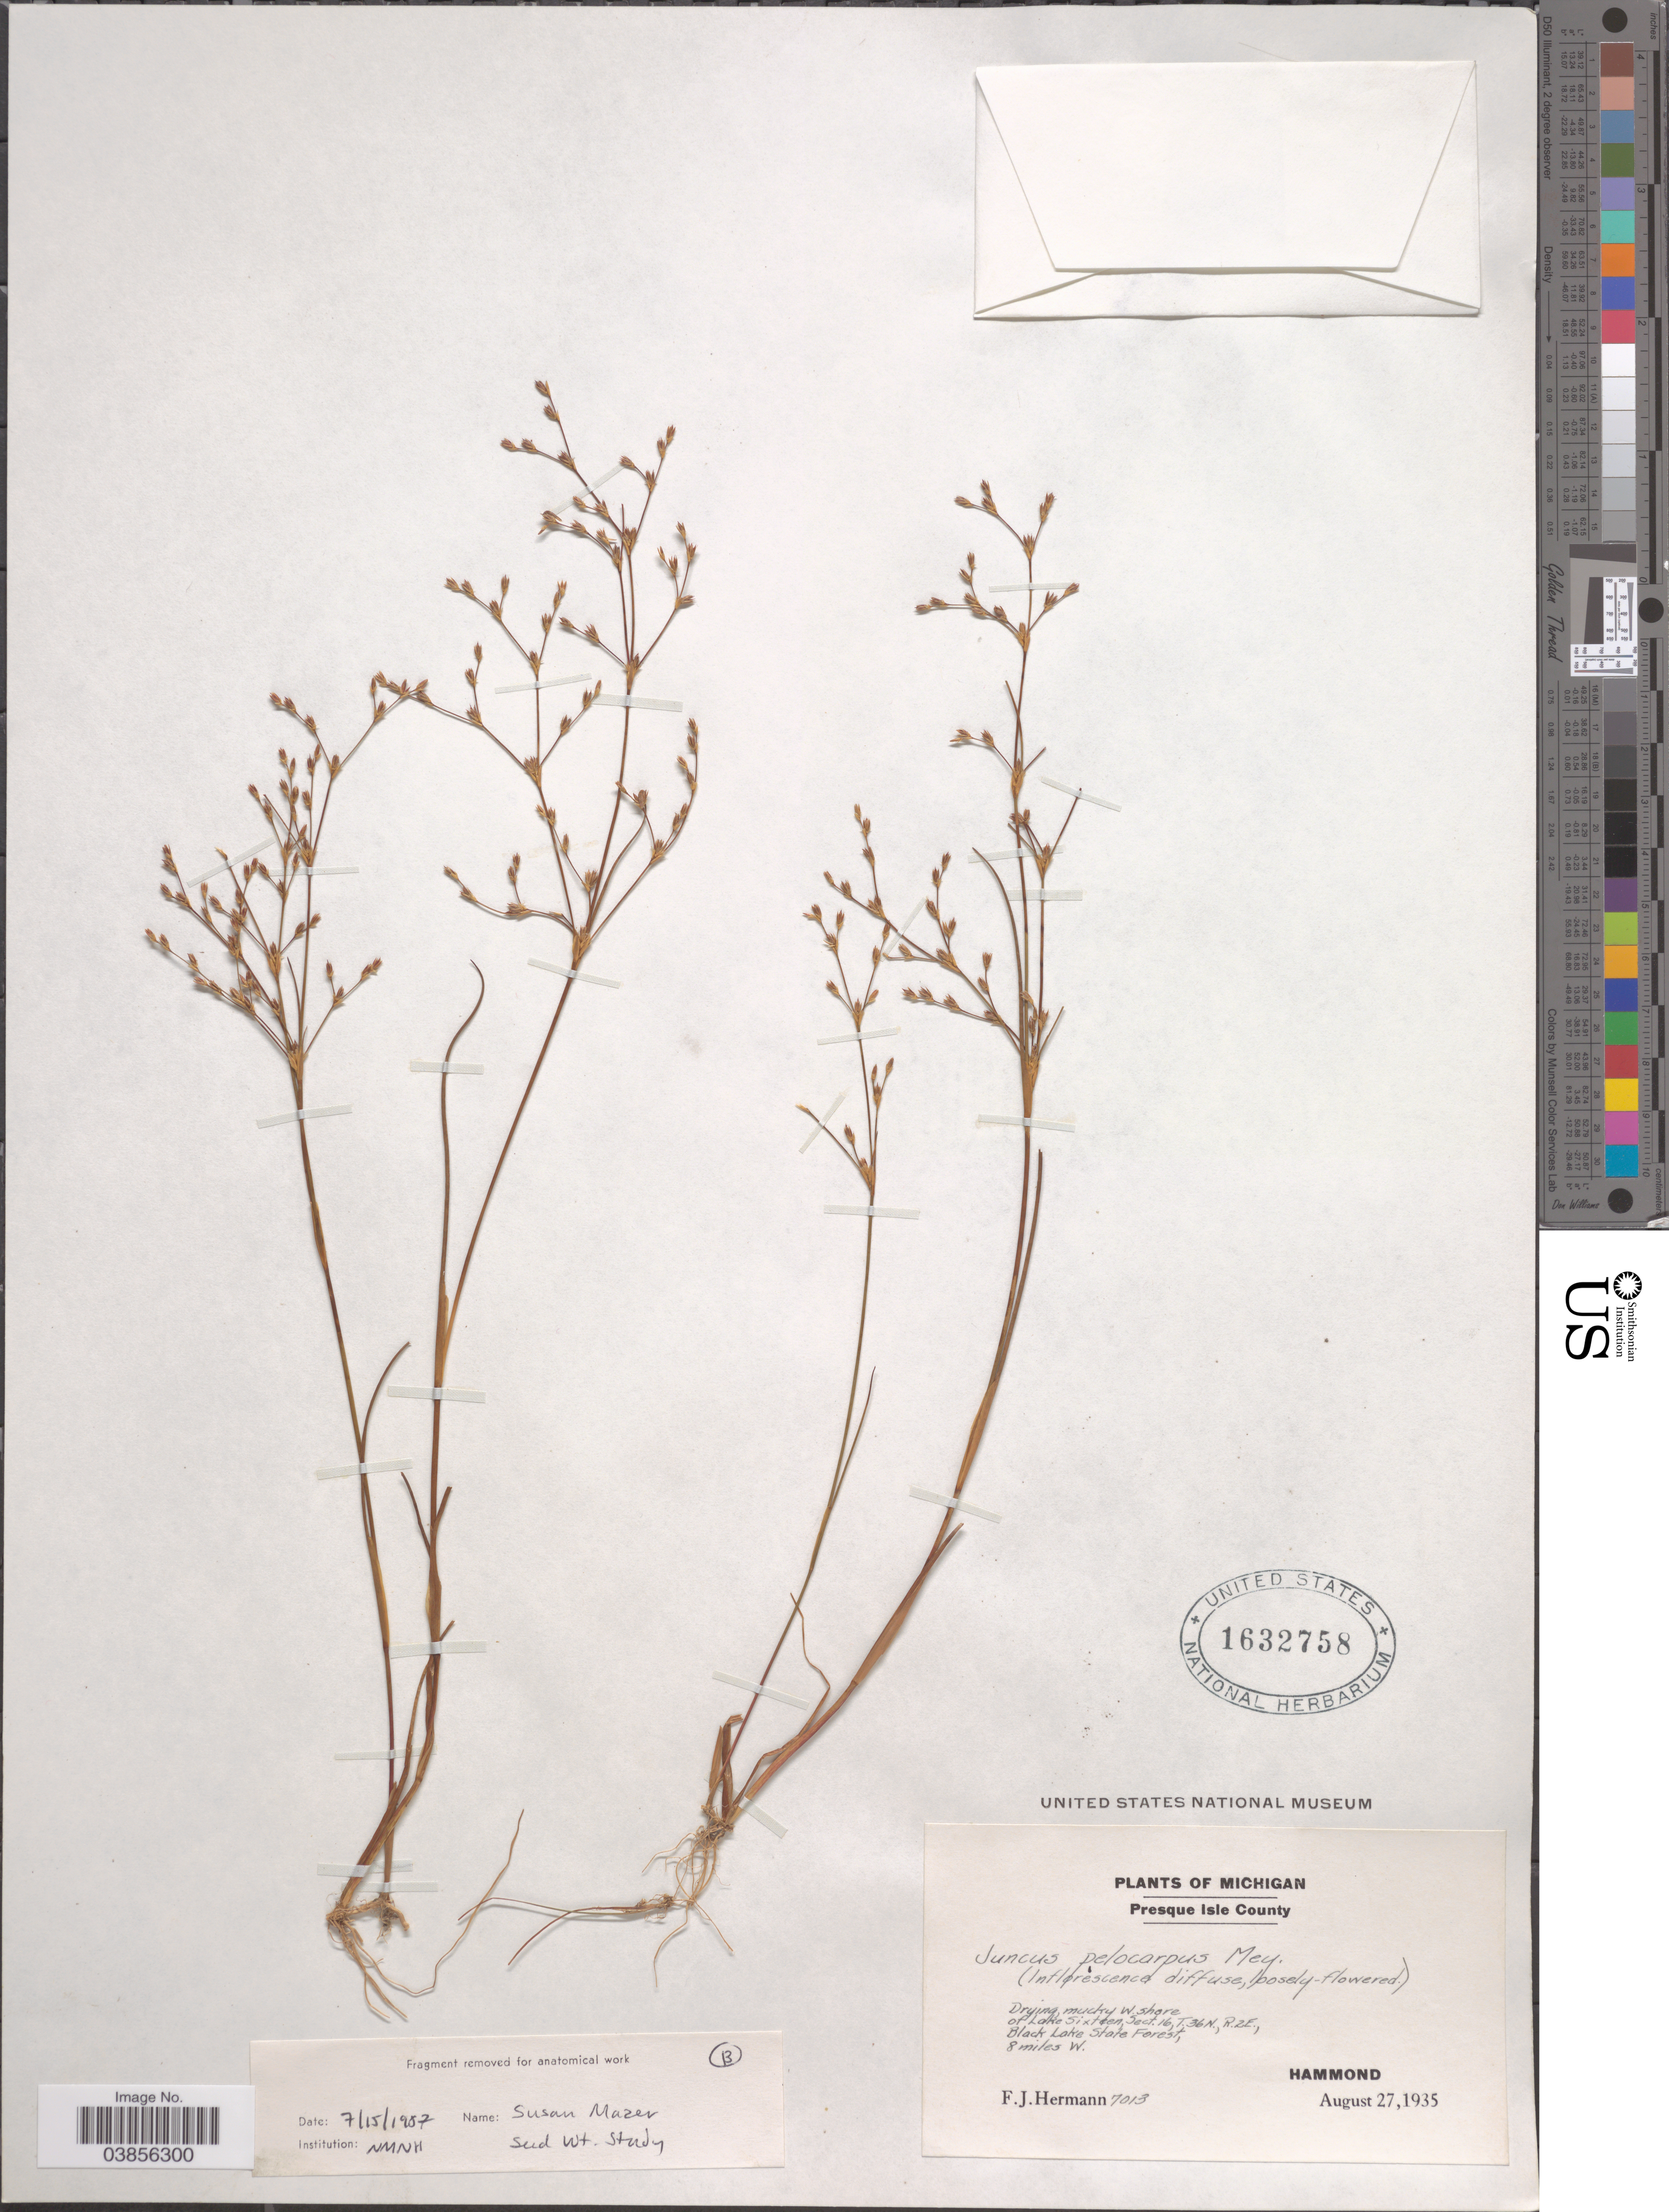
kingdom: Plantae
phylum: Tracheophyta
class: Liliopsida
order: Poales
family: Juncaceae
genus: Juncus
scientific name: Juncus pelocarpus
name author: E. Mey.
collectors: F. J. Hermann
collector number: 7013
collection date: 1935-08-27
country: United States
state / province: Michigan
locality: Presque Isle County. W. shore of Lake Sixteen, Sect. 16, T.36N., R.2E., Black Lake State Forest, 8 miles W. Hammond.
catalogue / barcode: US 1632758